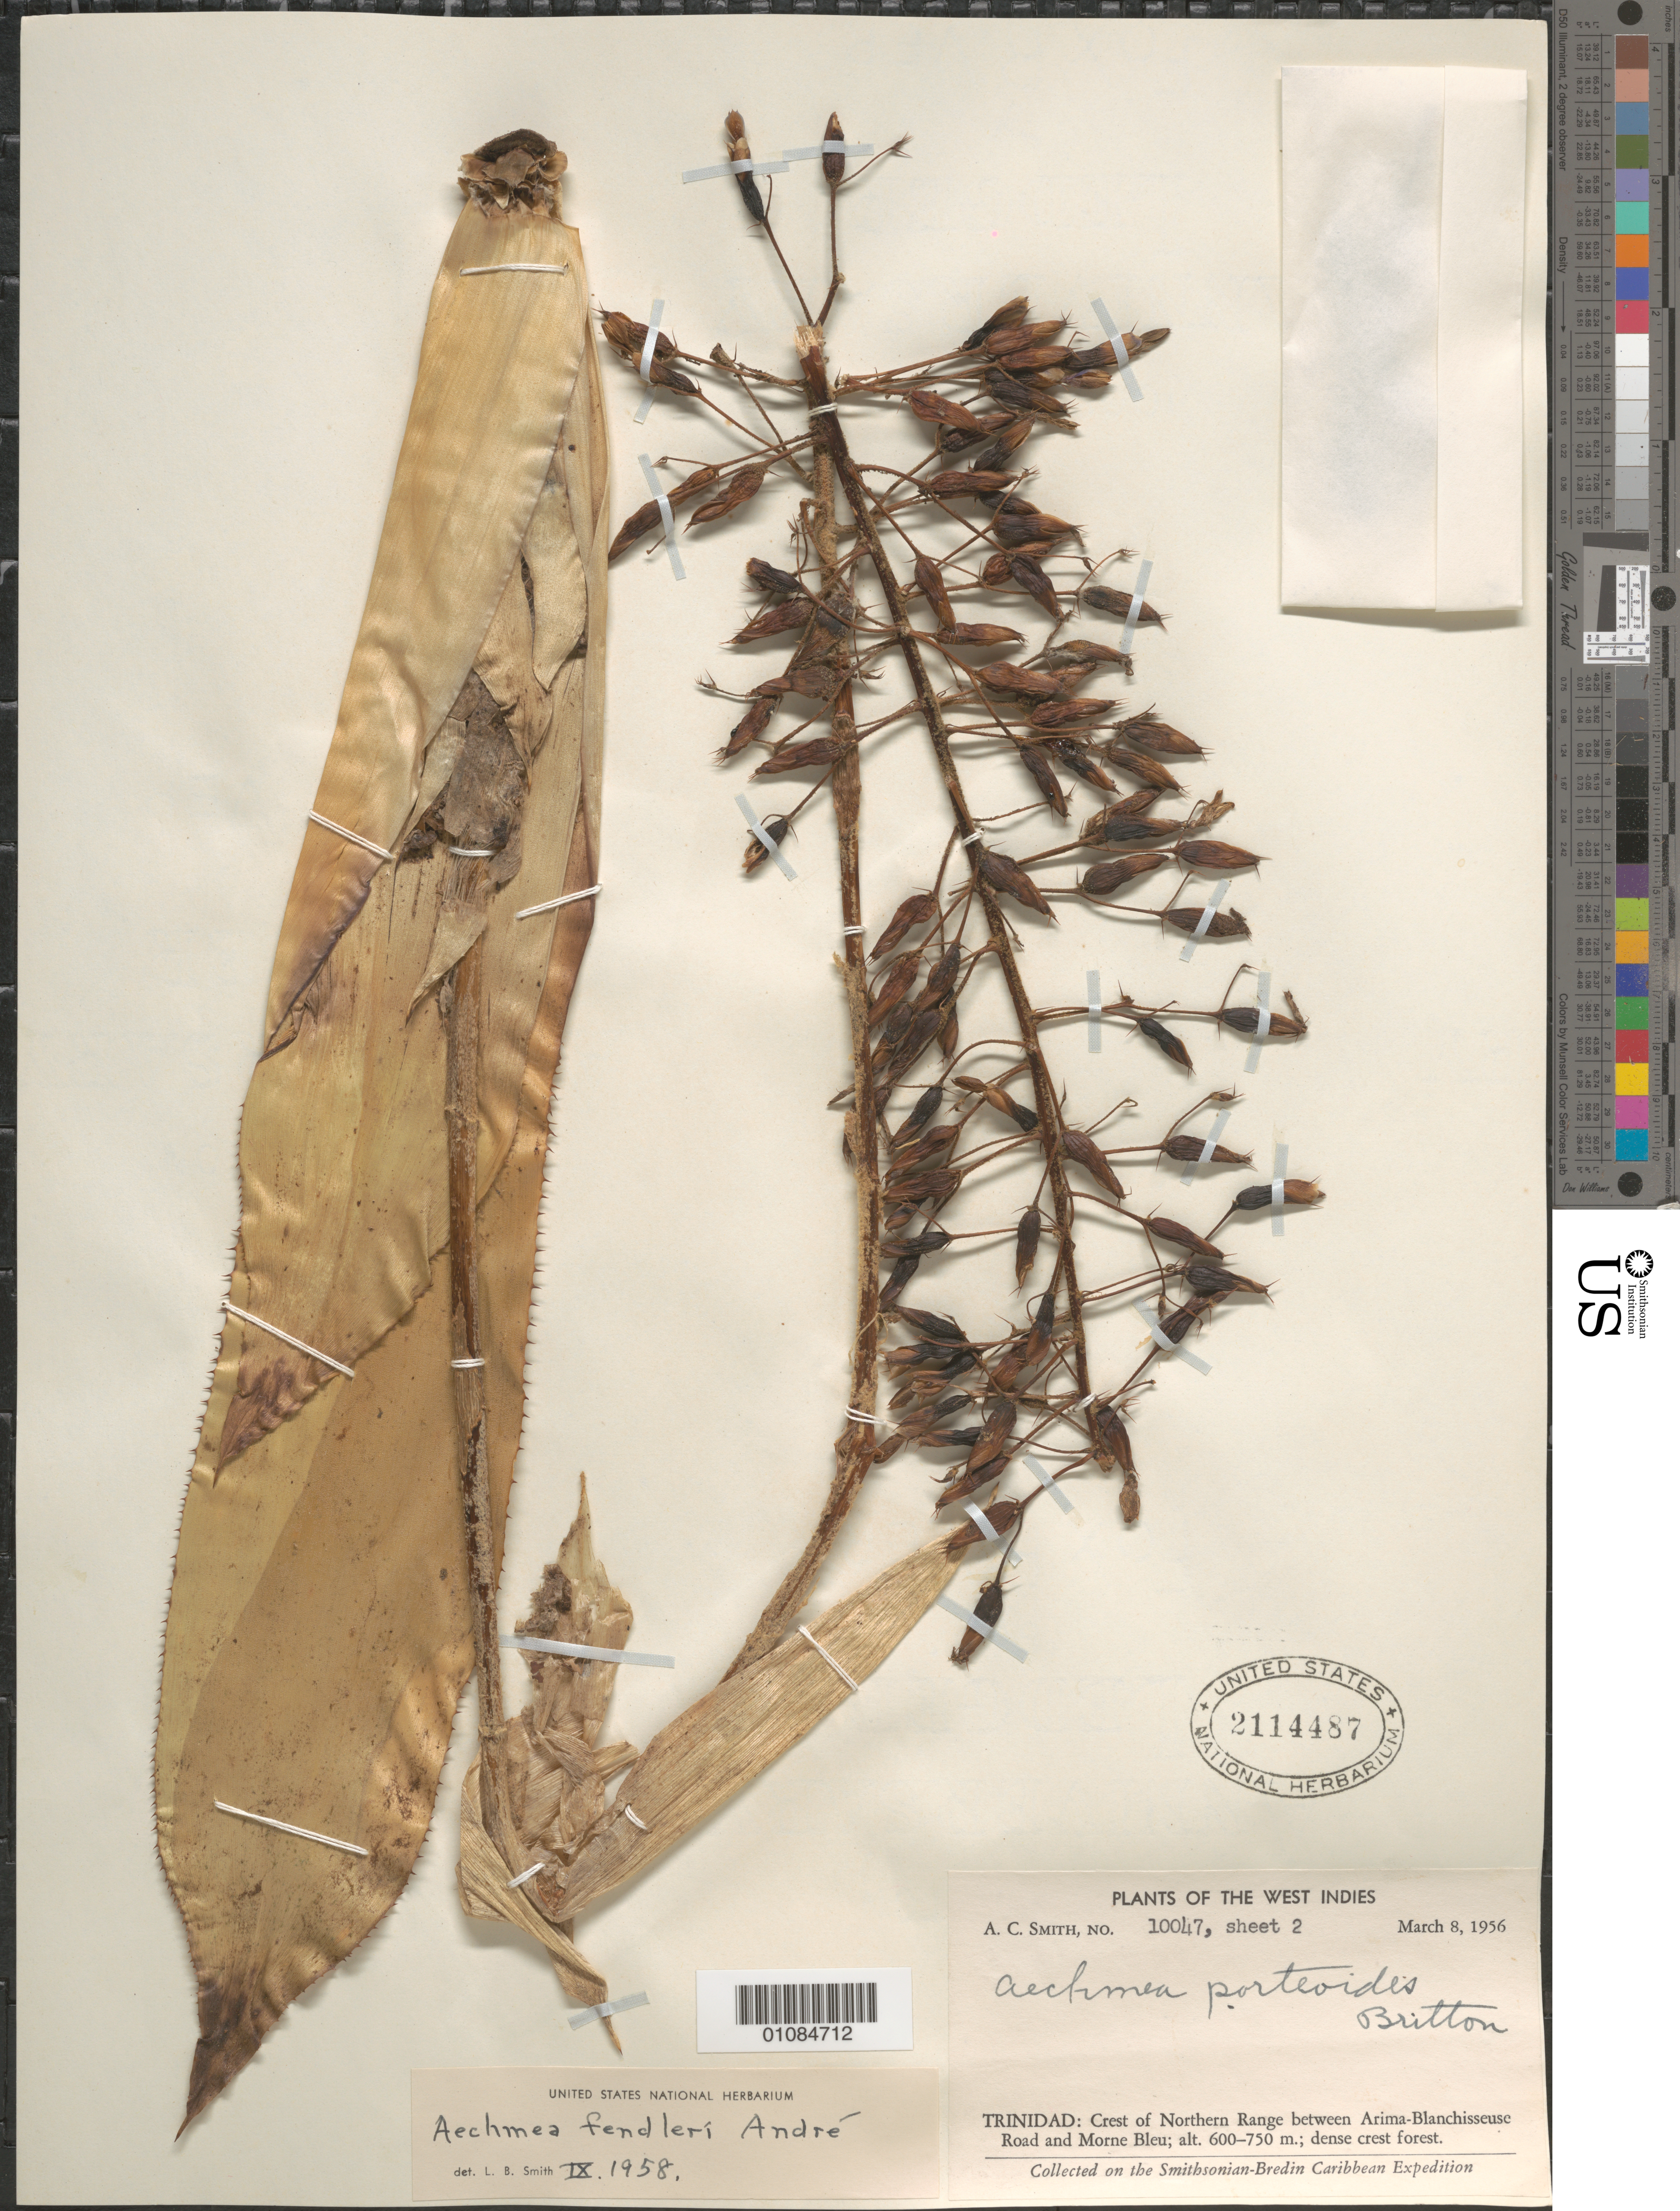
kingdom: Plantae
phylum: Tracheophyta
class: Liliopsida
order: Poales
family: Bromeliaceae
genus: Aechmea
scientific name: Aechmea fendleri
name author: André ex Mez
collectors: A. C. Smith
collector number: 10047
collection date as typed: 08 Mar 1956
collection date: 1956-03-08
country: Trinidad and Tobago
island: Trinidad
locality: Crest of Northern Range between Arima-Blanchisseuse Road and Morne Bleu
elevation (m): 600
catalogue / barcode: US 2114487